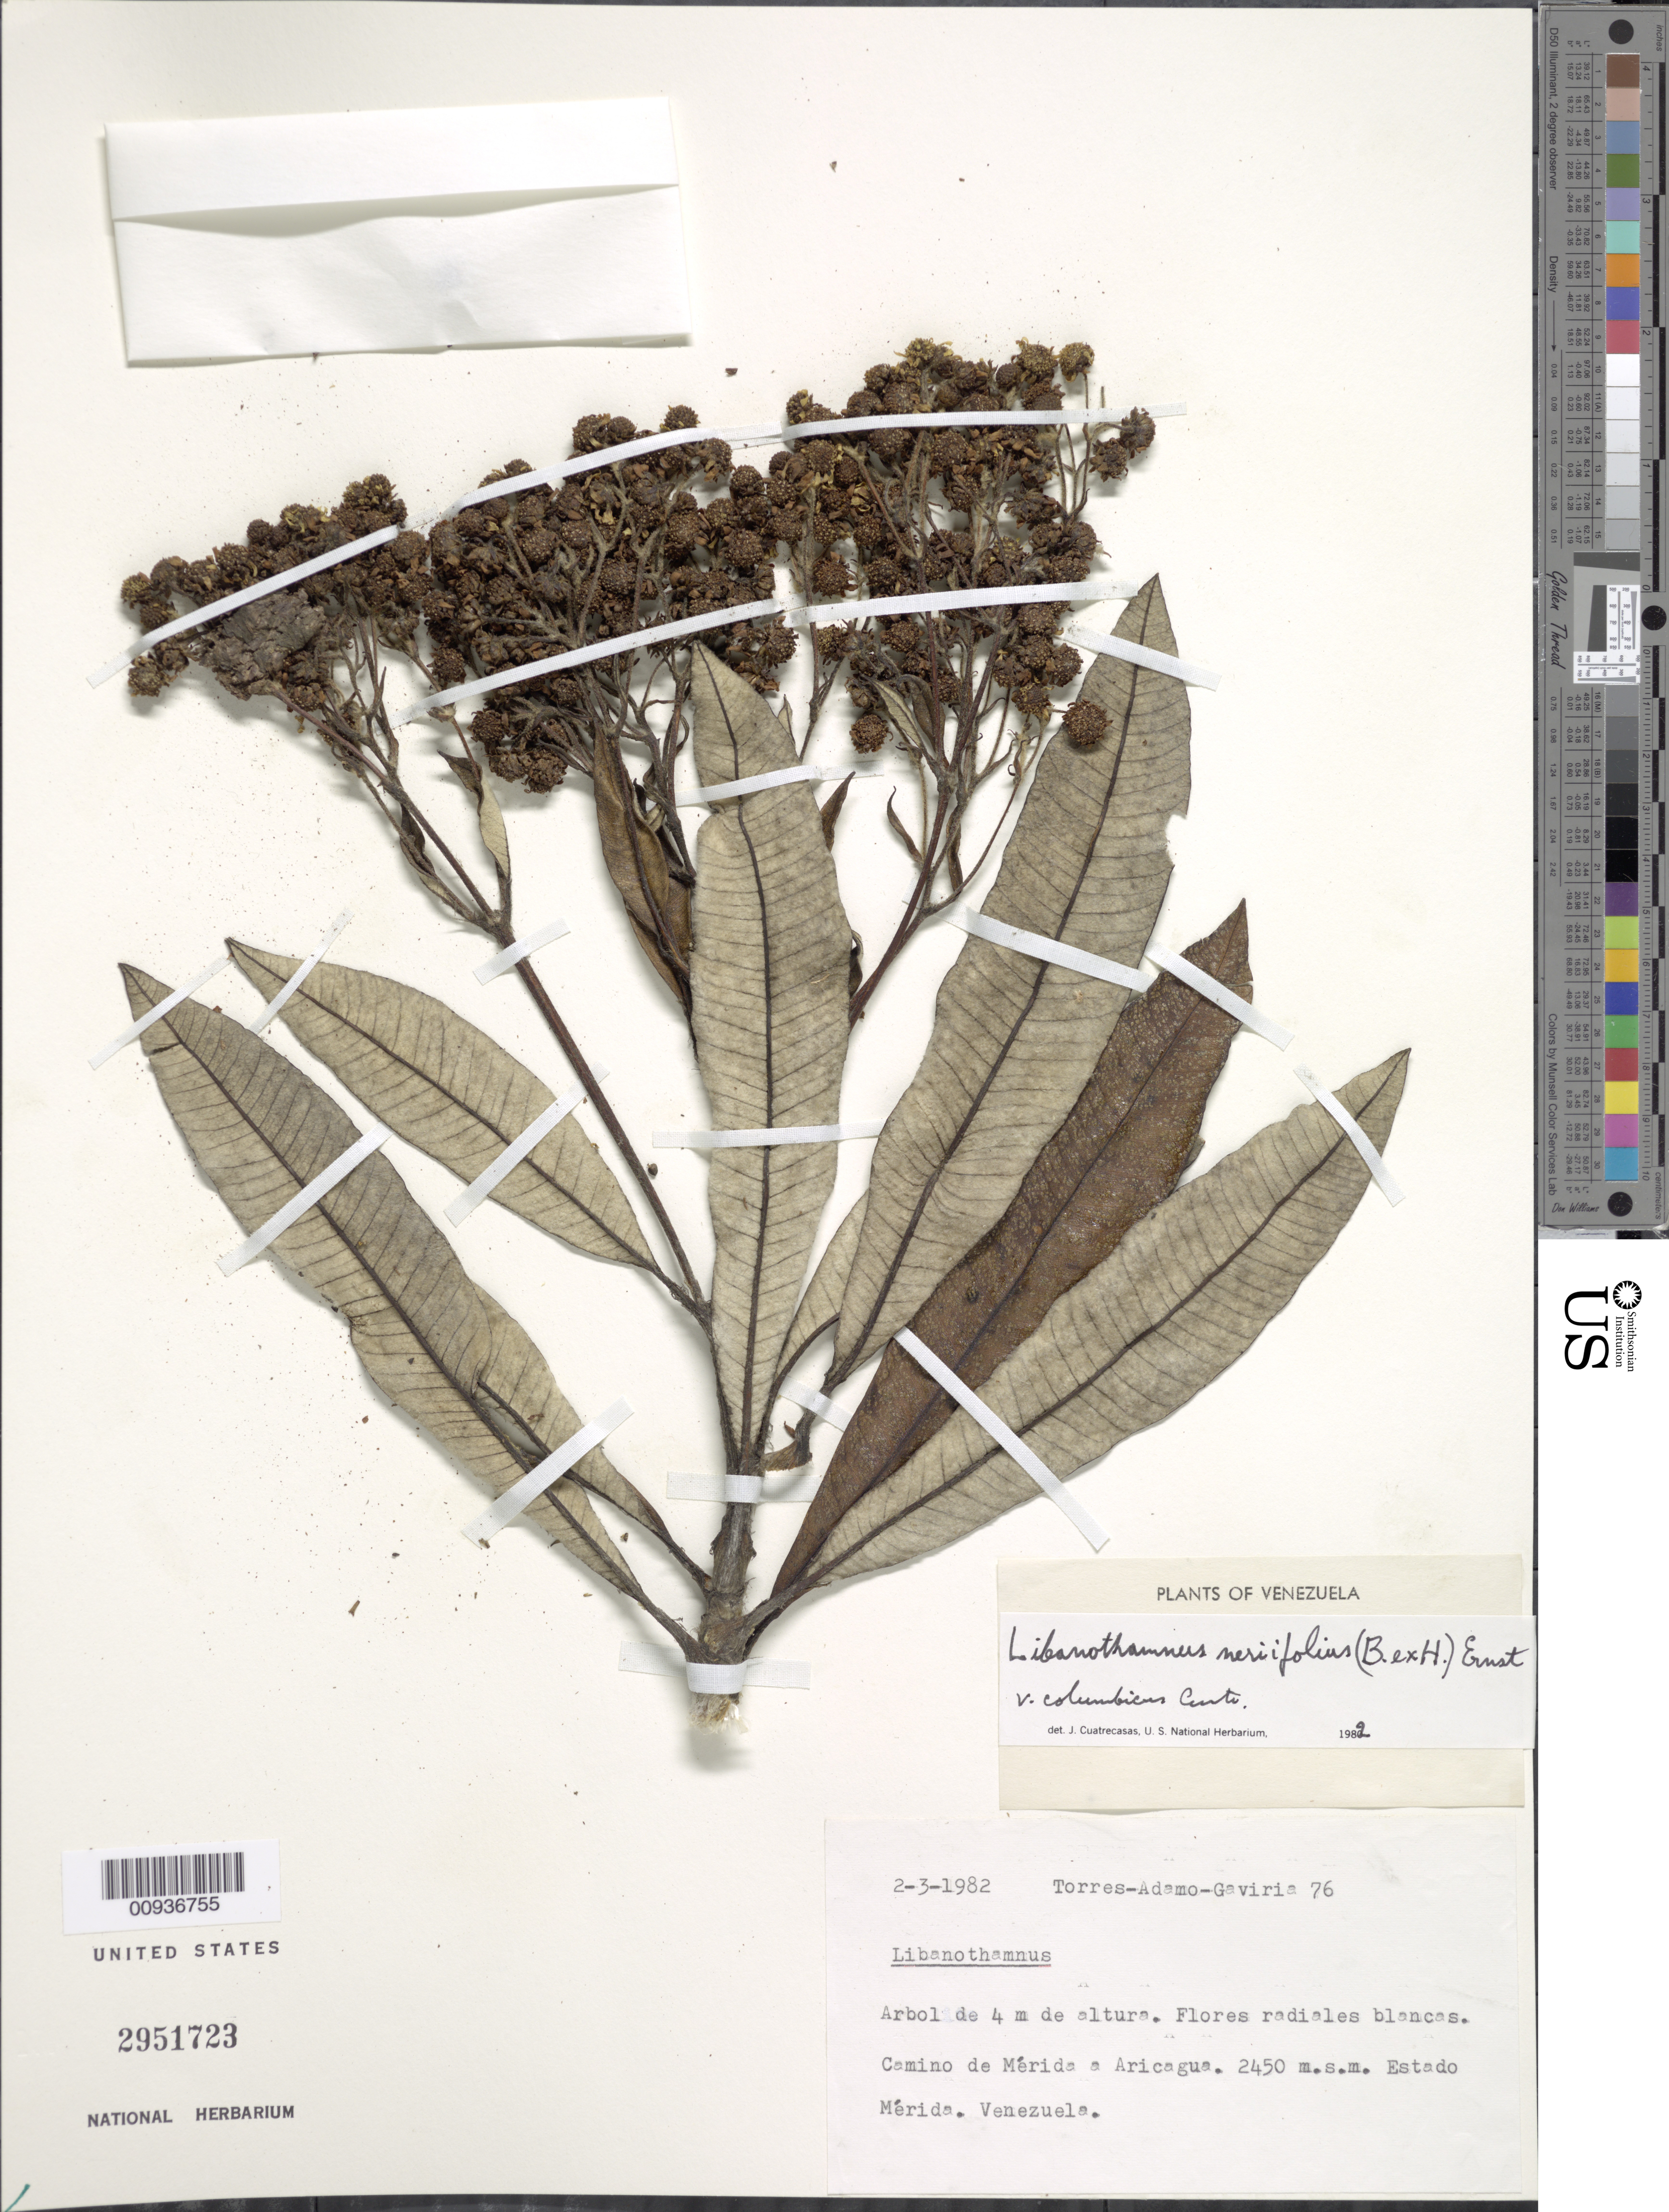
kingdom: Plantae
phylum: Tracheophyta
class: Magnoliopsida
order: Asterales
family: Asteraceae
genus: Libanothamnus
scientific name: Libanothamnus neriifolius var. columbicus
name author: (Cuatrec.) Cuatrec.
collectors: F. Torres, G. Adamo & J. Gaviria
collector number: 76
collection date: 1982-03-02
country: Venezuela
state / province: Mérida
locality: Camino de Mérida a Aricagua.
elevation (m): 2450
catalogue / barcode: US 2951723